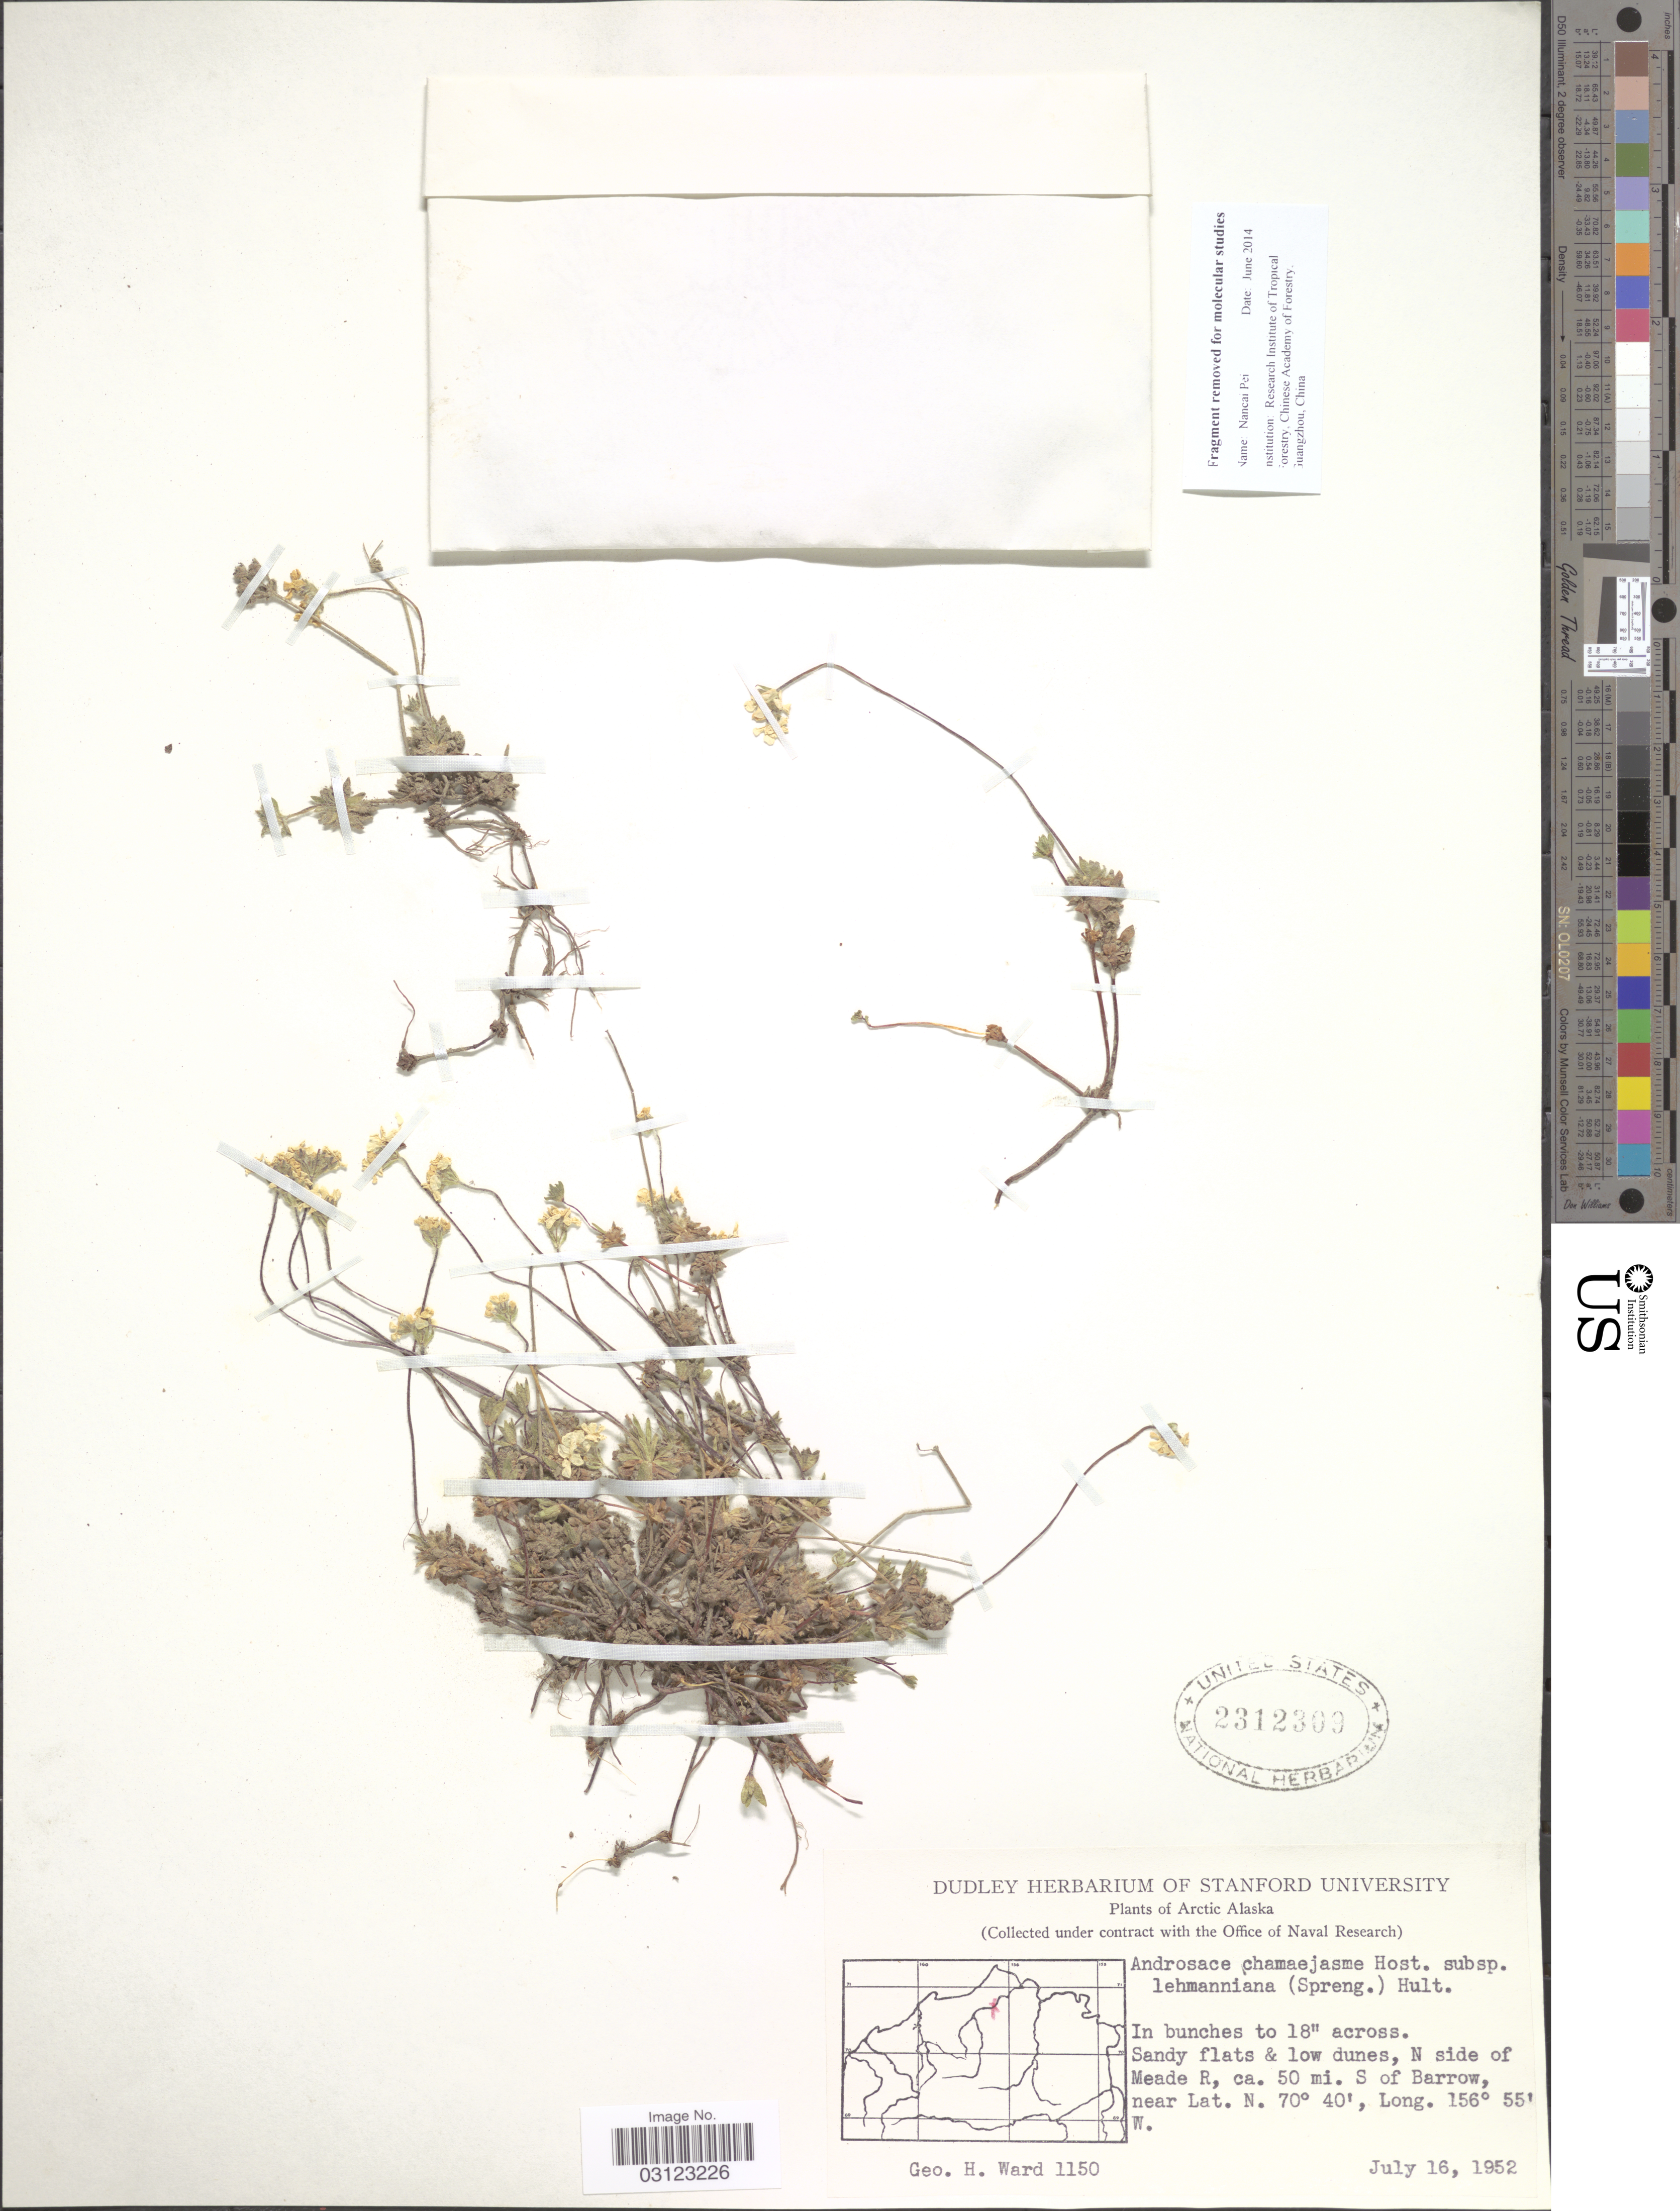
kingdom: Plantae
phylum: Tracheophyta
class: Magnoliopsida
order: Ericales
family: Primulaceae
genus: Androsace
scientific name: Androsace chamaejasme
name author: Wulfen ex Host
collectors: G. H. Ward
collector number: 1150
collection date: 1952-07-16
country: United States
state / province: Alaska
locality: Arctic Alaska. N side of Meade R, ca. 50 mi. S of Barrow.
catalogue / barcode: US 2312309